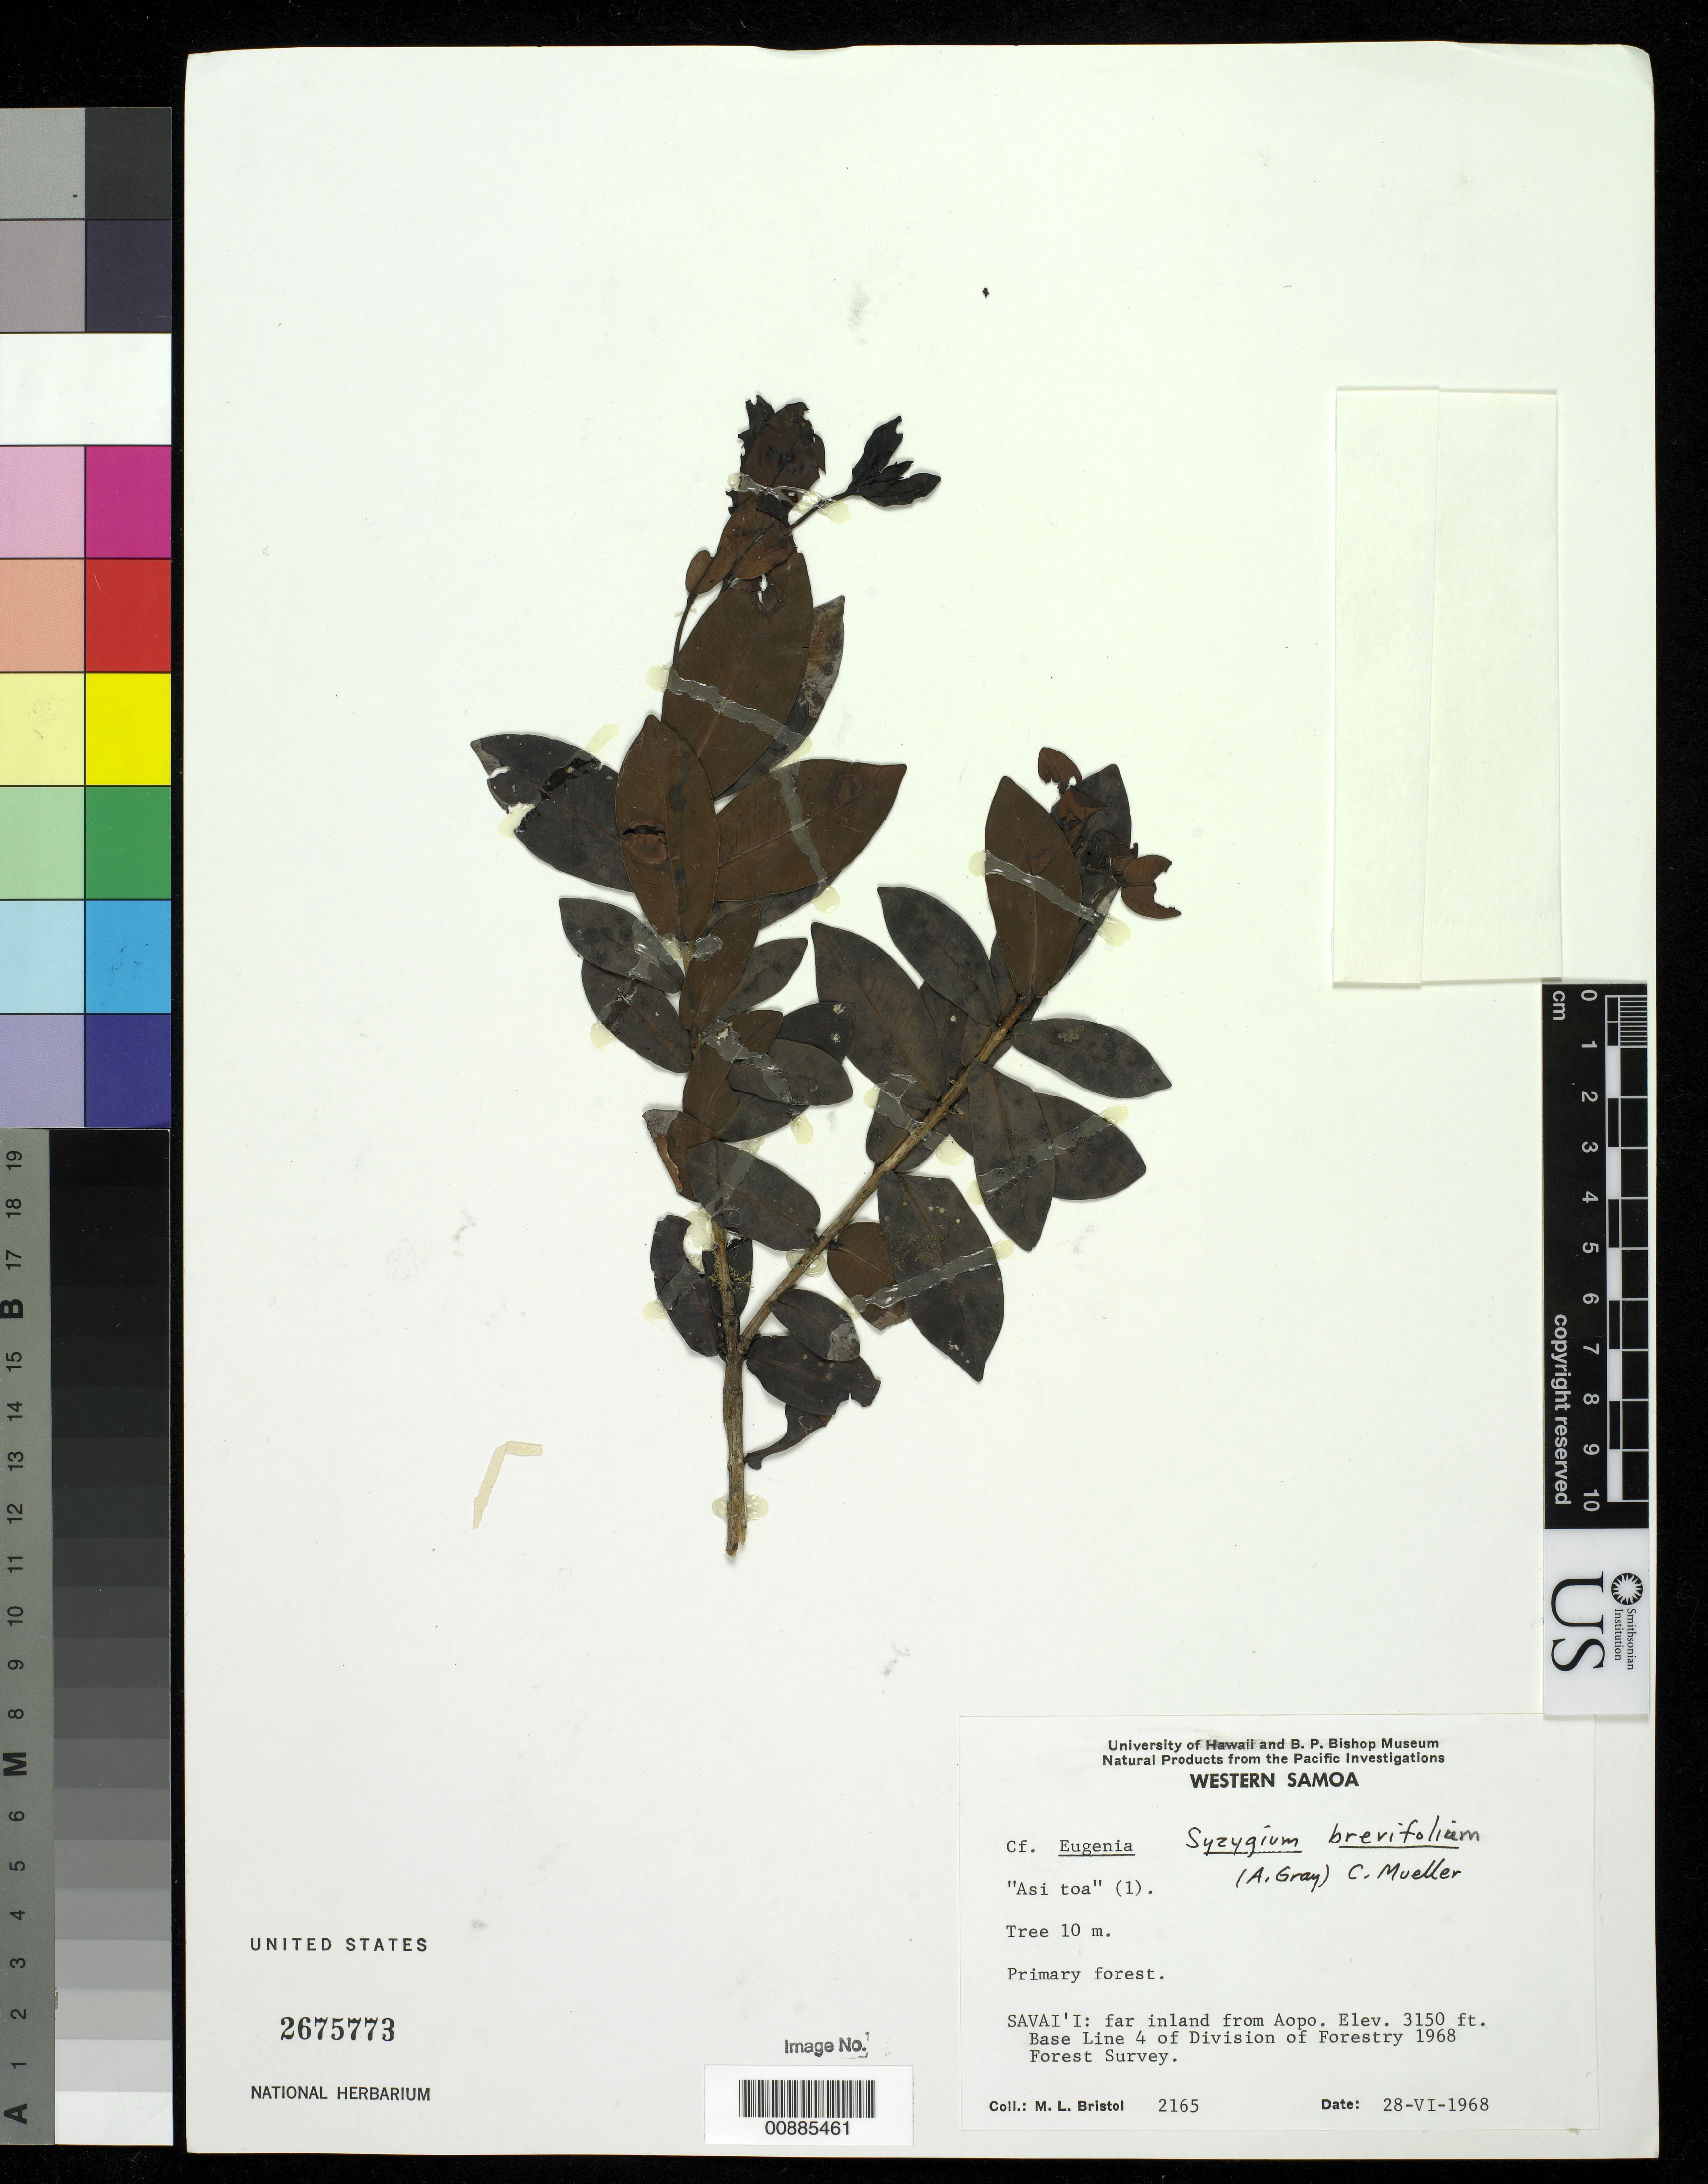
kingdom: Plantae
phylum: Tracheophyta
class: Magnoliopsida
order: Myrtales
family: Myrtaceae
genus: Syzygium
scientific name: Syzygium brevifolium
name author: (A. Gray) K. Müller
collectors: M. L. Bristol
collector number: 2165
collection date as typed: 28 Jun 1968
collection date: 1968-06-28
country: Samoa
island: Savai'i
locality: far inland from Aopo. Base line 4 of Division of Forestry 1968 Forest Survey.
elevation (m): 960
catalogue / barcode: US 2675773